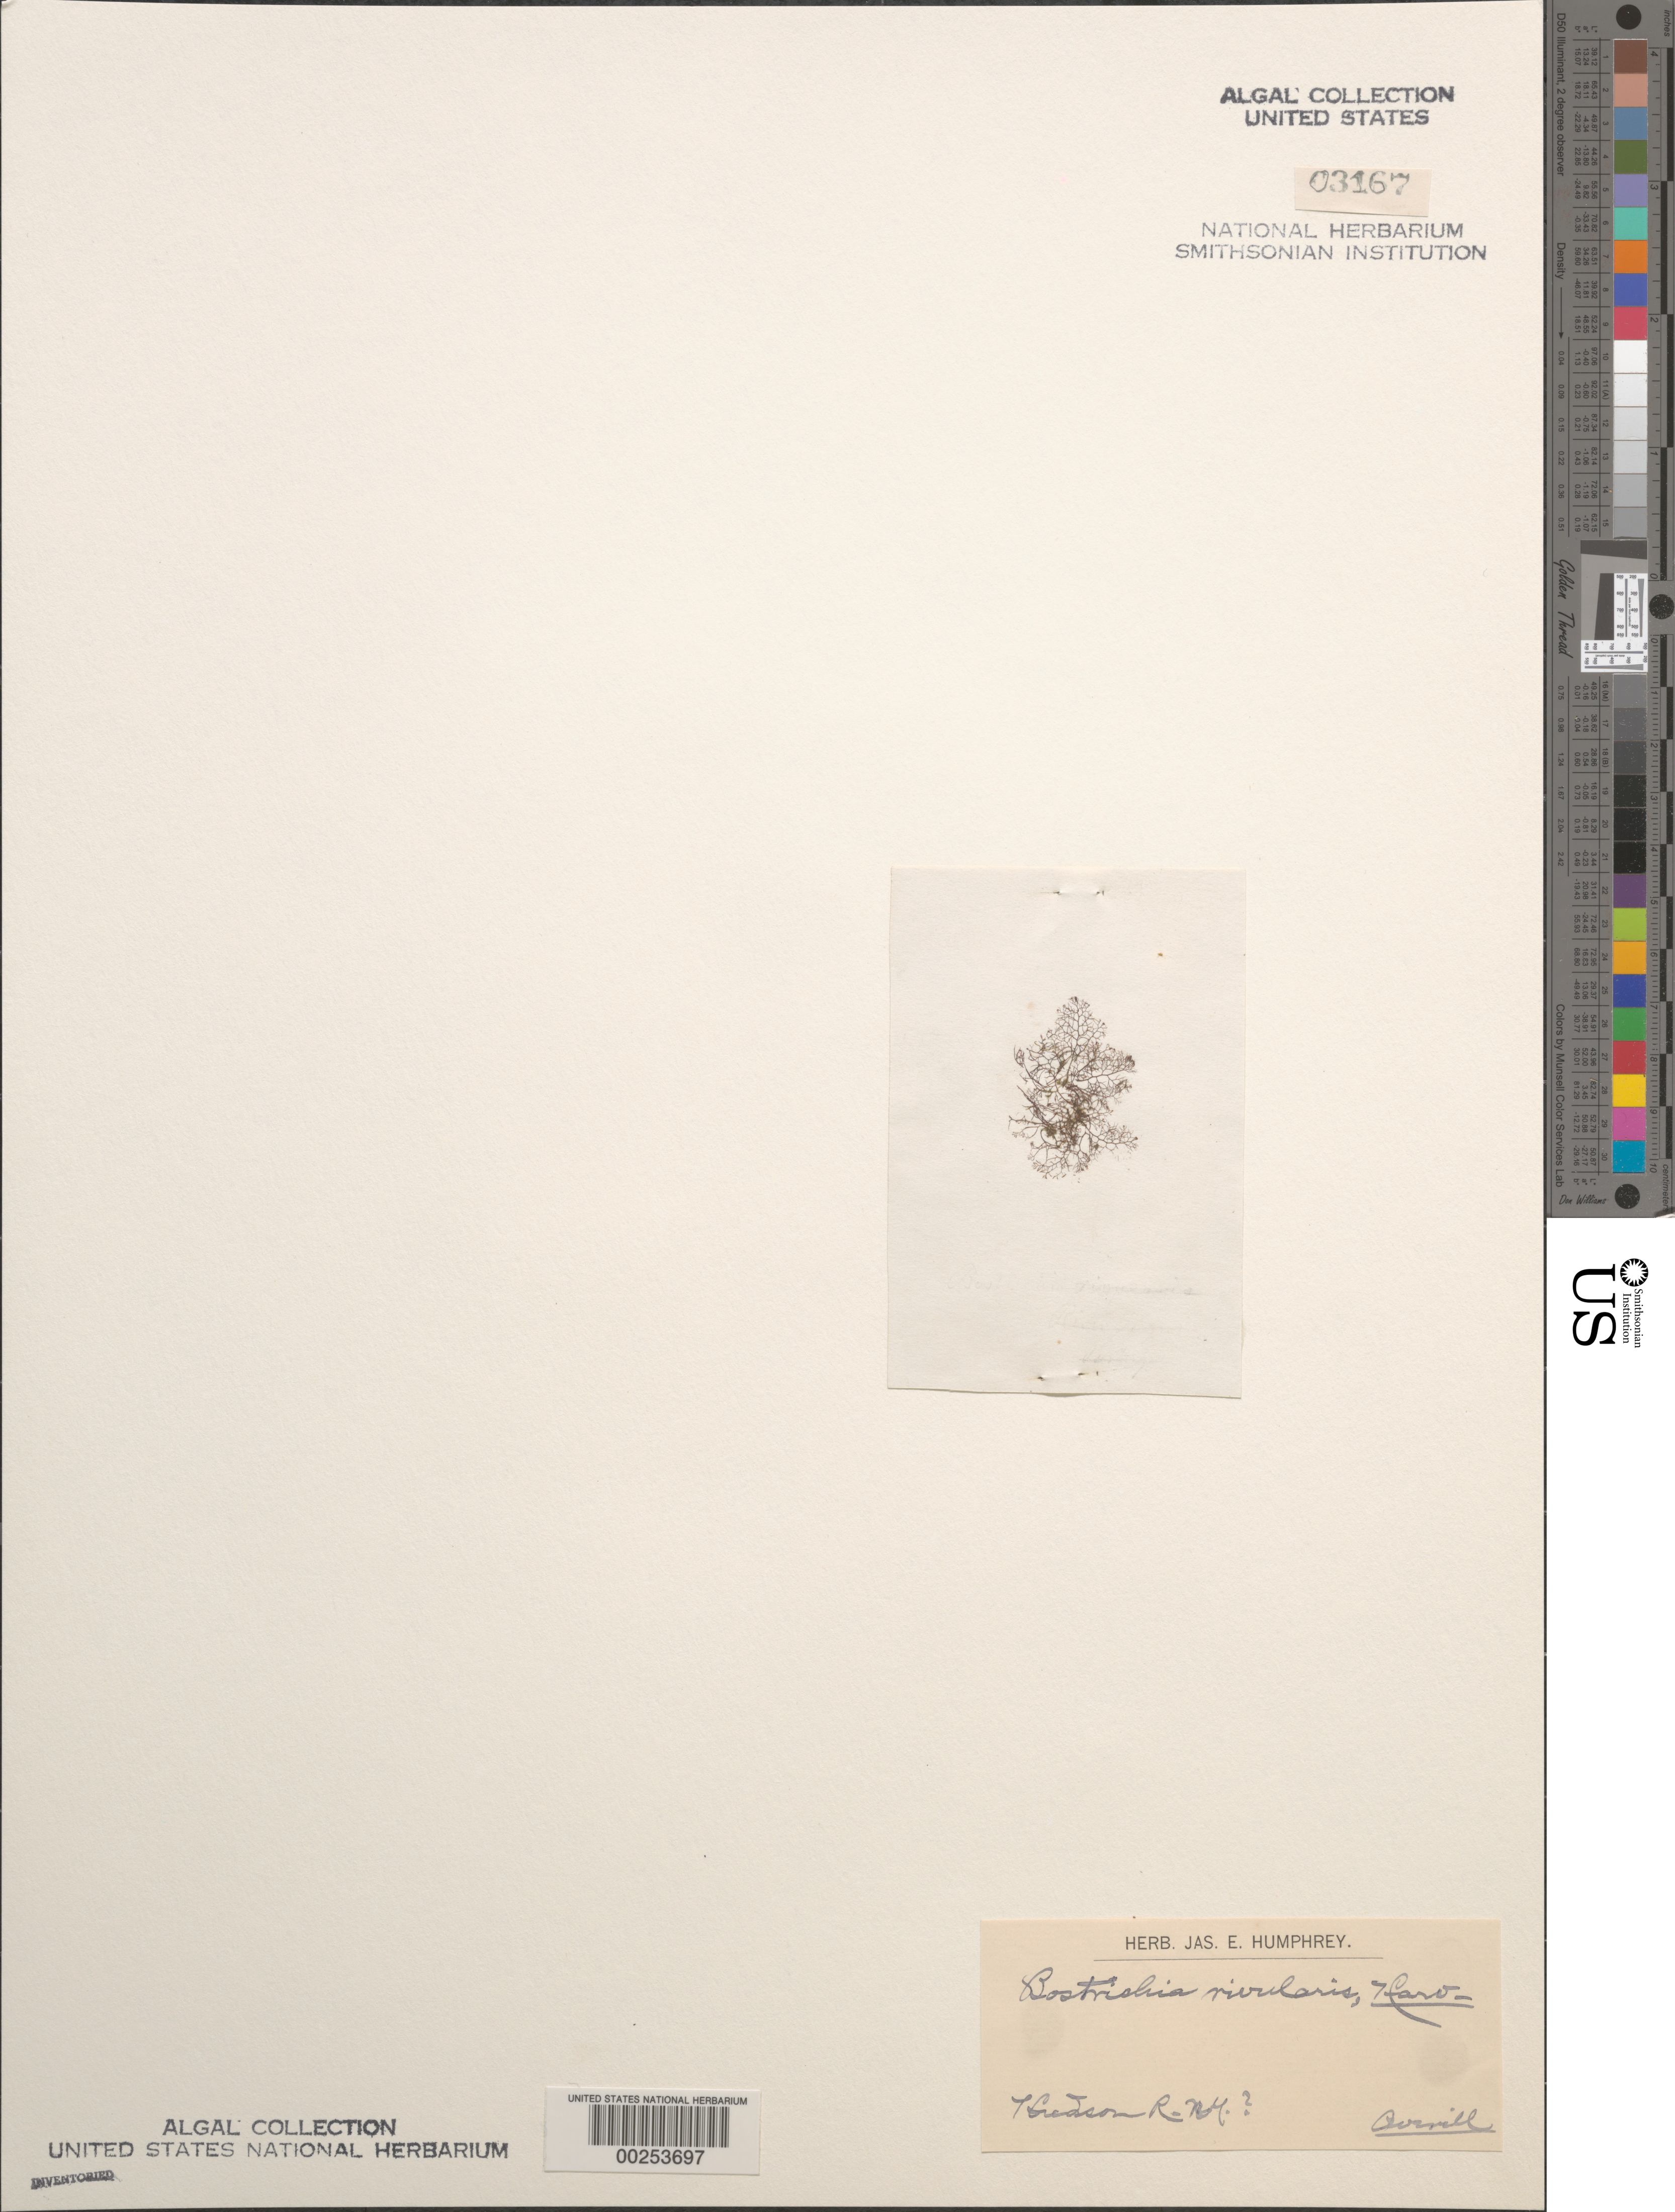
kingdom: Plantae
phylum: Rhodophyta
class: Florideophyceae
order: Ceramiales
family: Rhodomelaceae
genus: Bostrychia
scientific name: Bostrychia radicans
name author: (Mont.) Mont.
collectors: H. Averill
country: United States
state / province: New York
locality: Hudson River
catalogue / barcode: US 3167